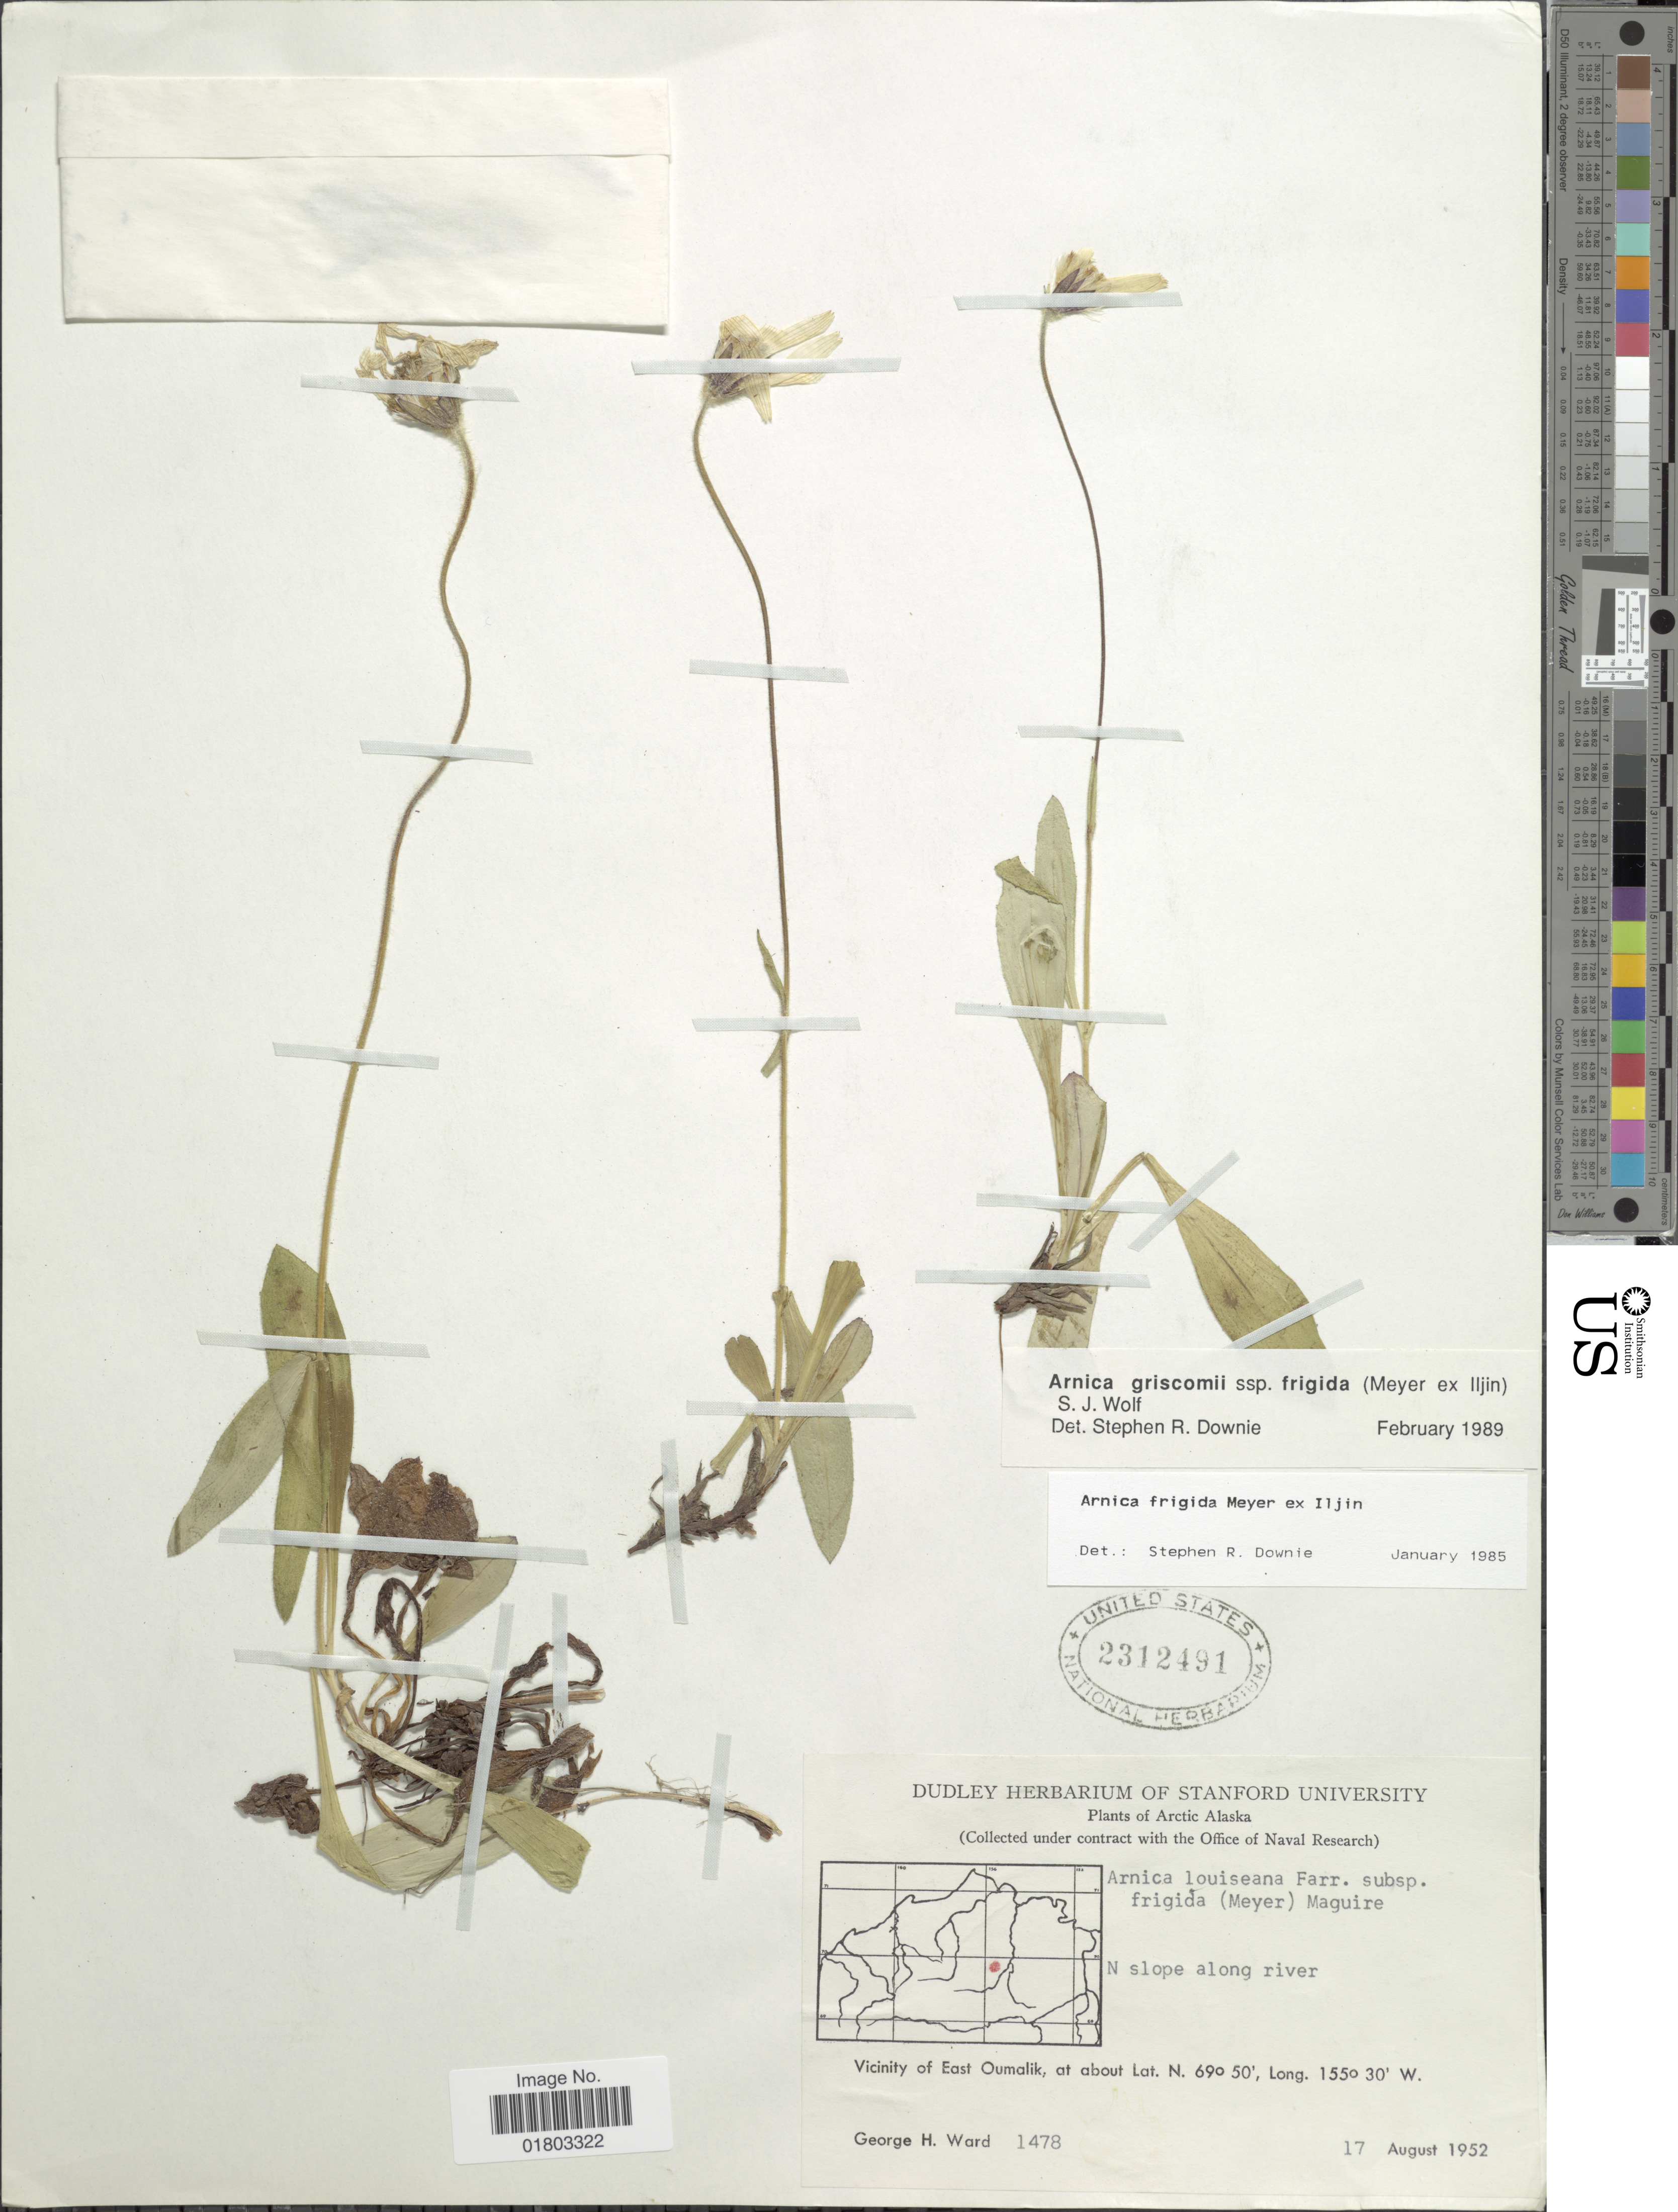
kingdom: Plantae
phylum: Tracheophyta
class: Magnoliopsida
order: Asterales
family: Asteraceae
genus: Arnica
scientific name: Arnica griscomii subsp. frigida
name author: (C.A. Mey. ex Iljin) S.J. Wolf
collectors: G. H. Ward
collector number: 1478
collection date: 1952-08-17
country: United States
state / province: Alaska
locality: Arctic Alaska, N slope along river, Vicinity of East Oumalik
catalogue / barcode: US 2312491